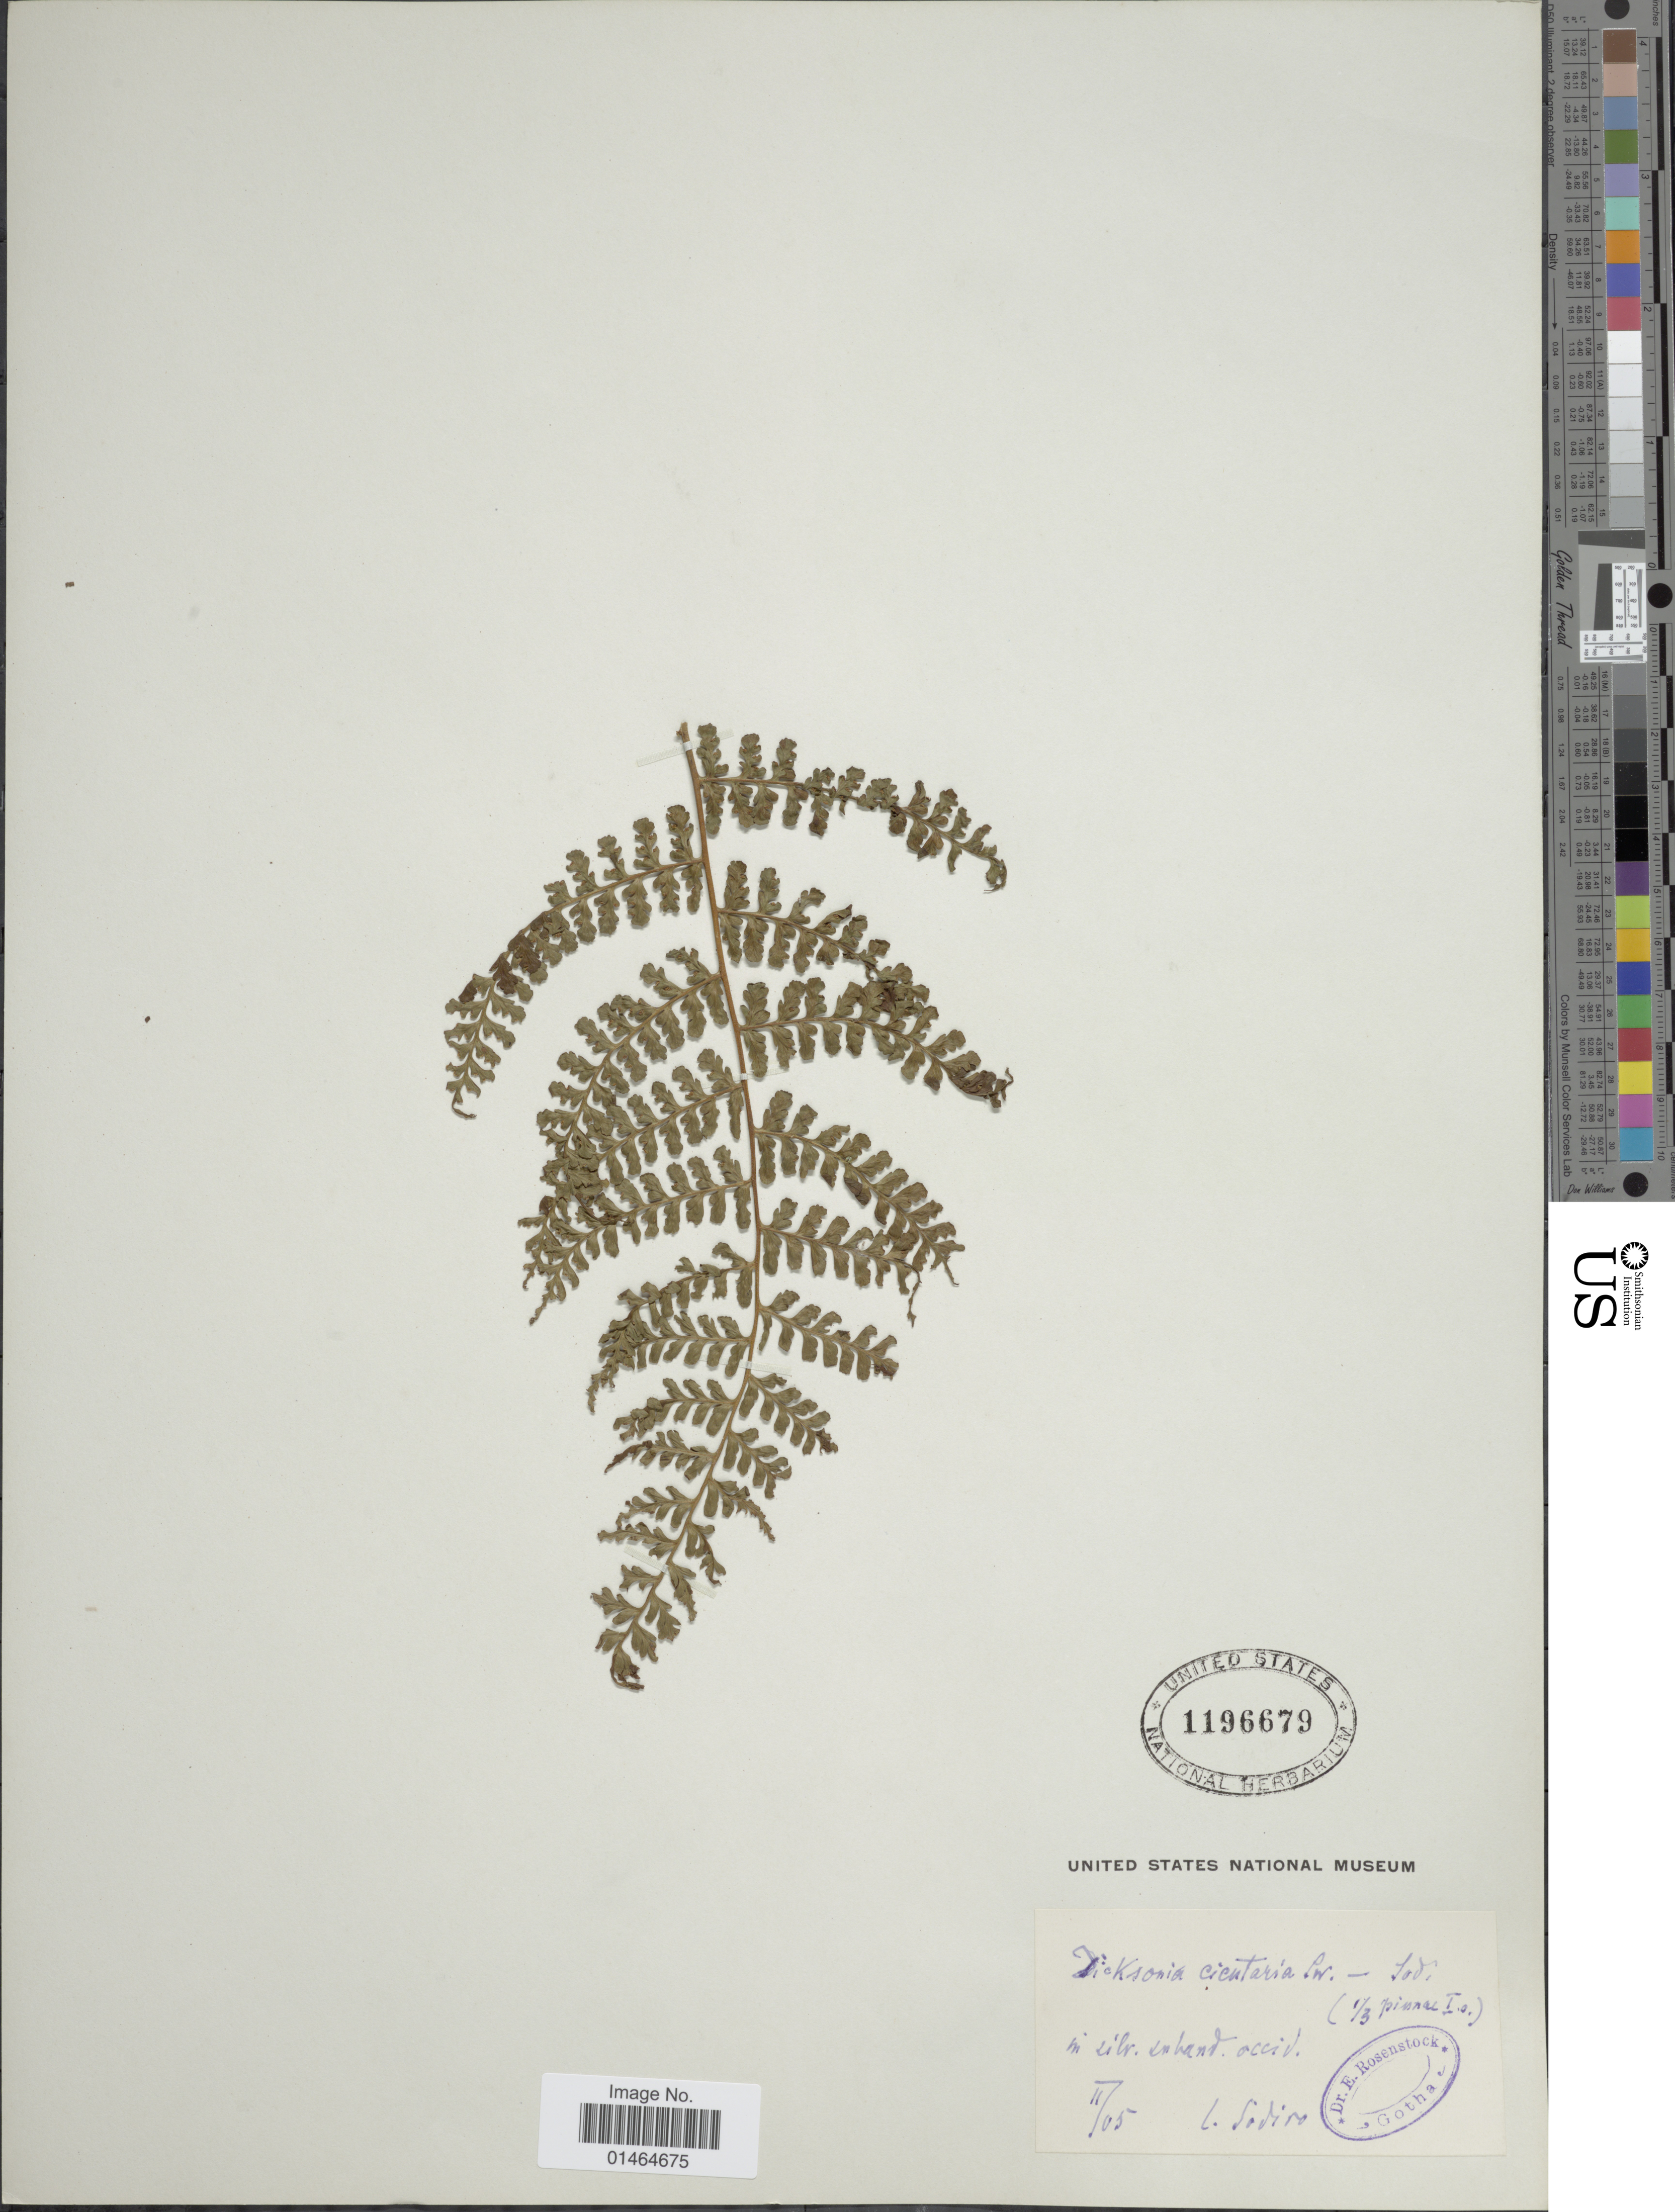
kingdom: Plantae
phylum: Tracheophyta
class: Polypodiopsida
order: Polypodiales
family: Dennstaedtiaceae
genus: Dennstaedtia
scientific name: Dennstaedtia dissecta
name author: (Sw.) T. Moore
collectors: Sodiro, --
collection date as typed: Transcribed d/m/y: /2/5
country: Ecuador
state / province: Napo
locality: In silv. inland. occid.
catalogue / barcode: US 1196679